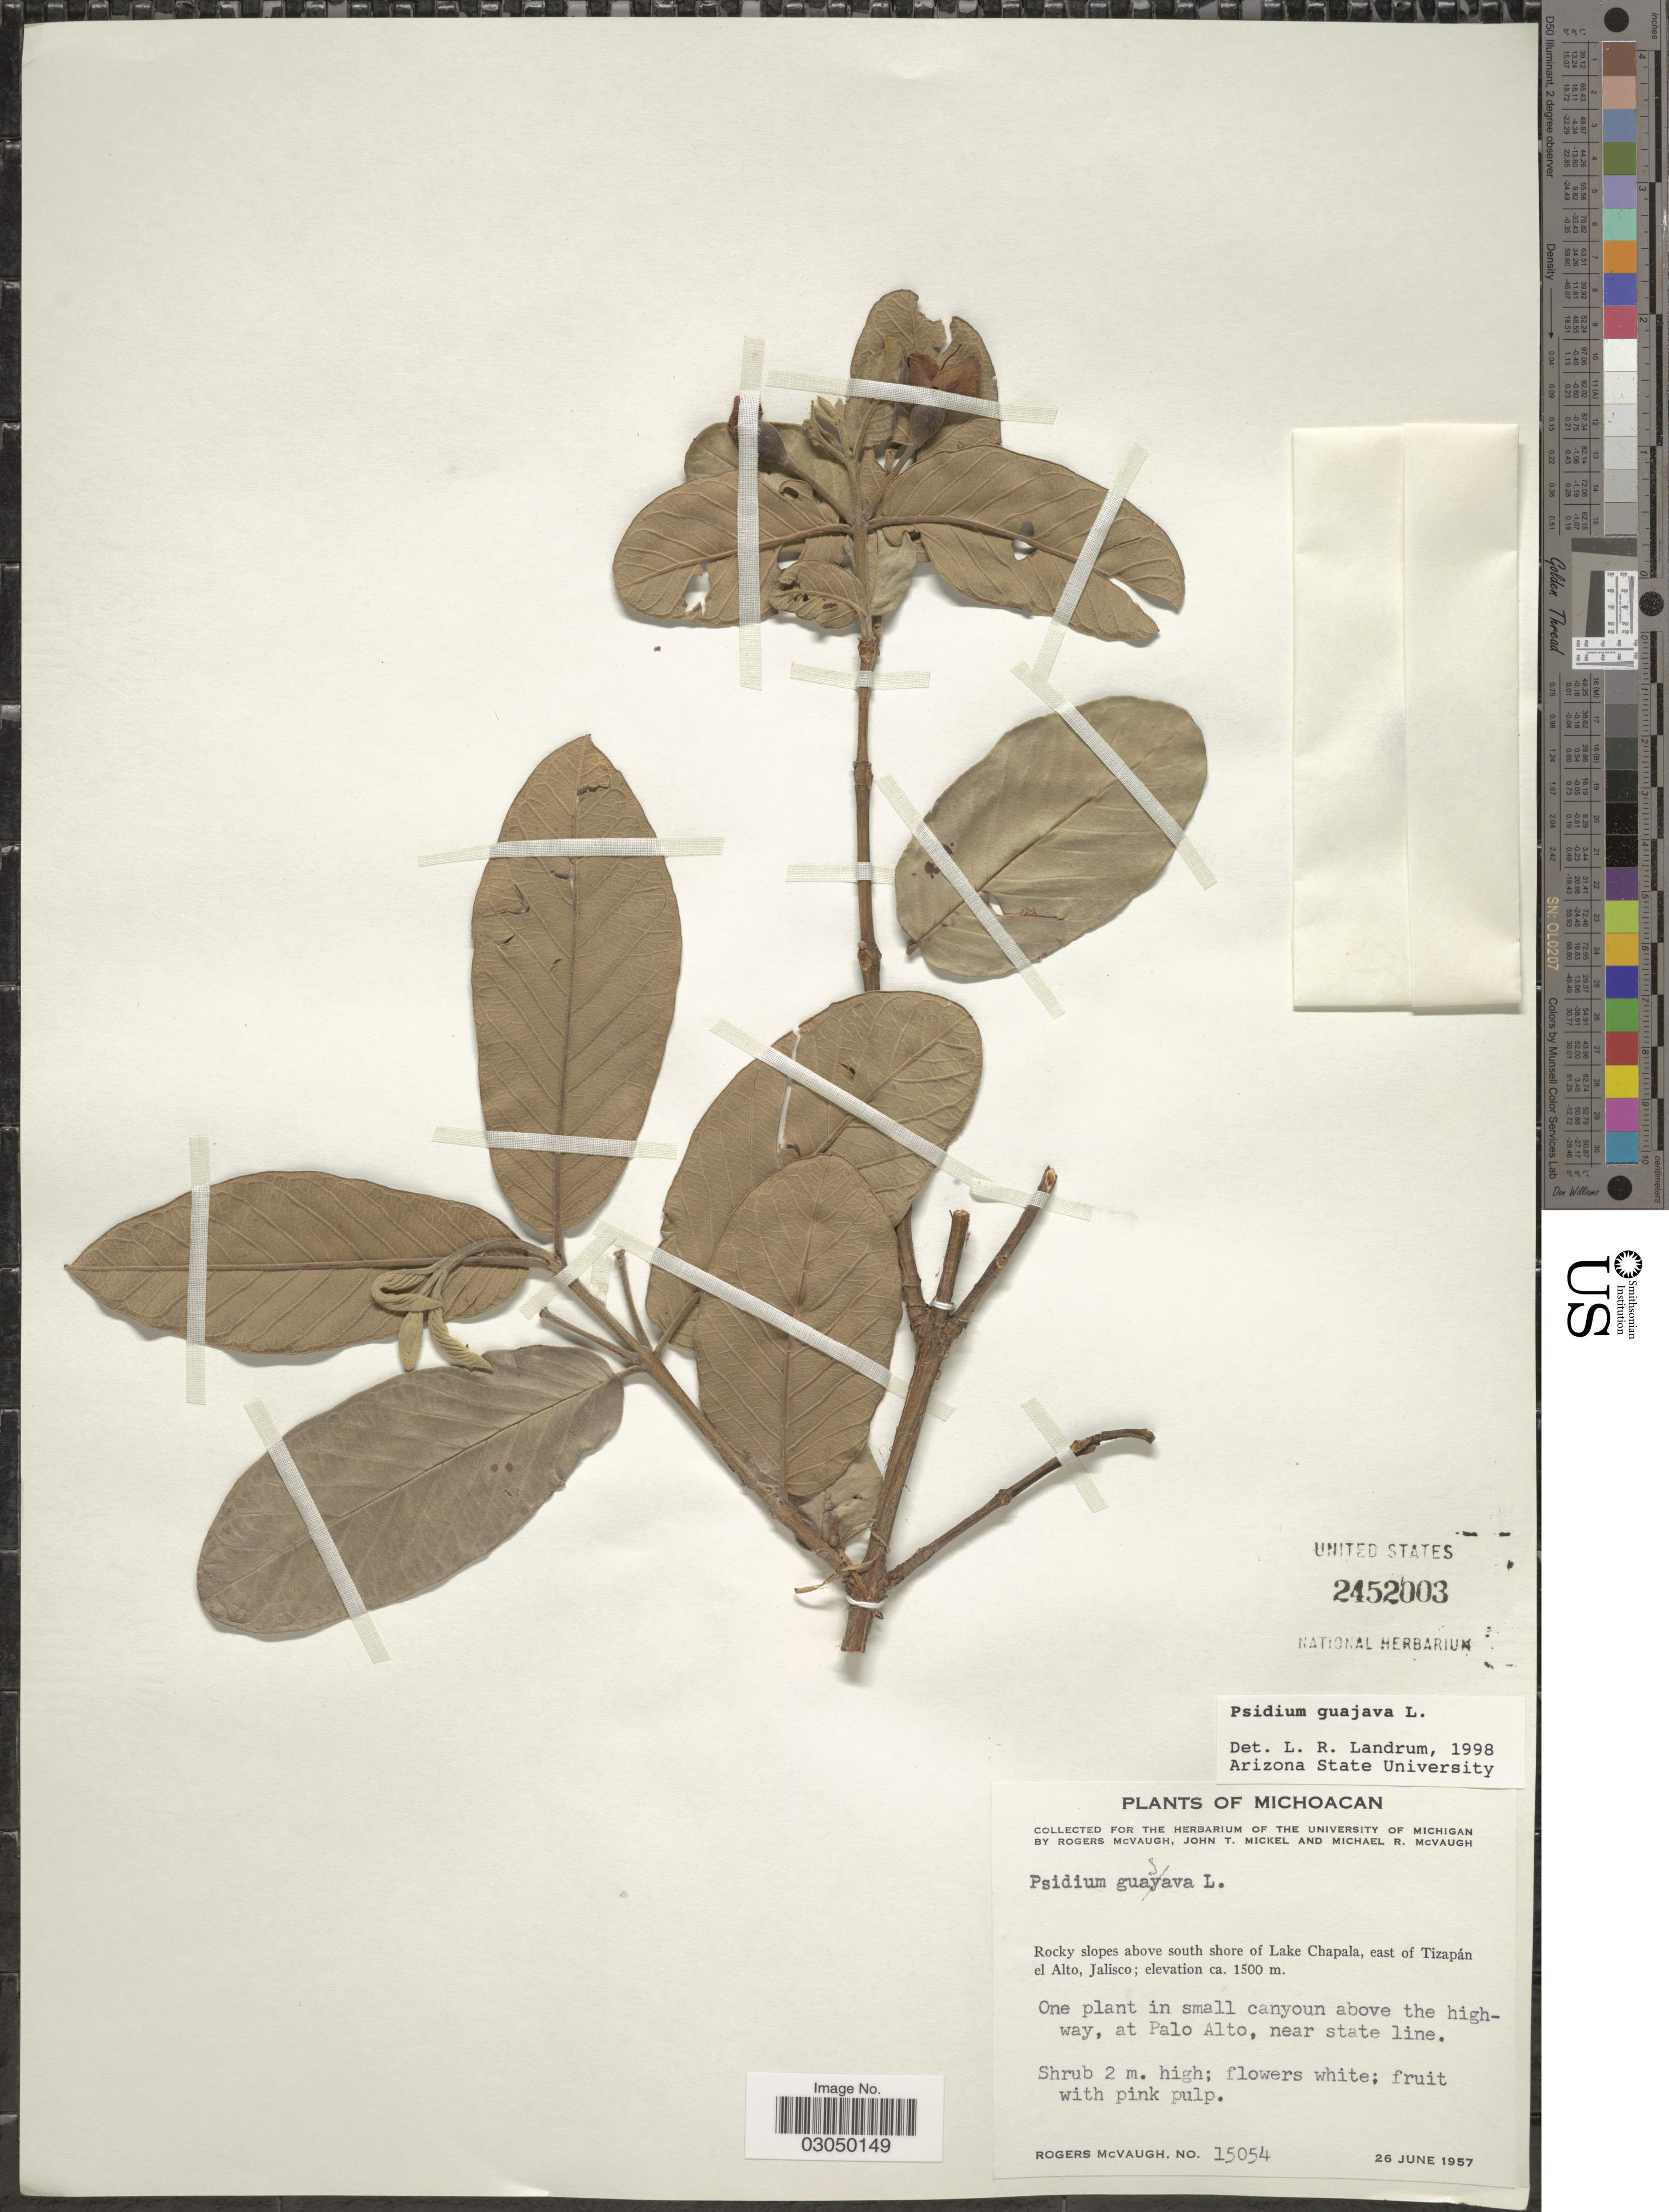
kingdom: Plantae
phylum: Tracheophyta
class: Magnoliopsida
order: Myrtales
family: Myrtaceae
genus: Psidium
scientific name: Psidium guajava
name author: L.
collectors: R. McVaugh, J. T. Mickel & M. R. McVaugh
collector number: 15054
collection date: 1957-06-26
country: Mexico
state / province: Michoacán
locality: Rocky slopes above south shore of Lake Chapala, east of Tizapán el Alto, Jalisco. In small canyoun above the highway, at Palo Alto, near state line.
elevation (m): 1500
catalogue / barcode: US 2452003